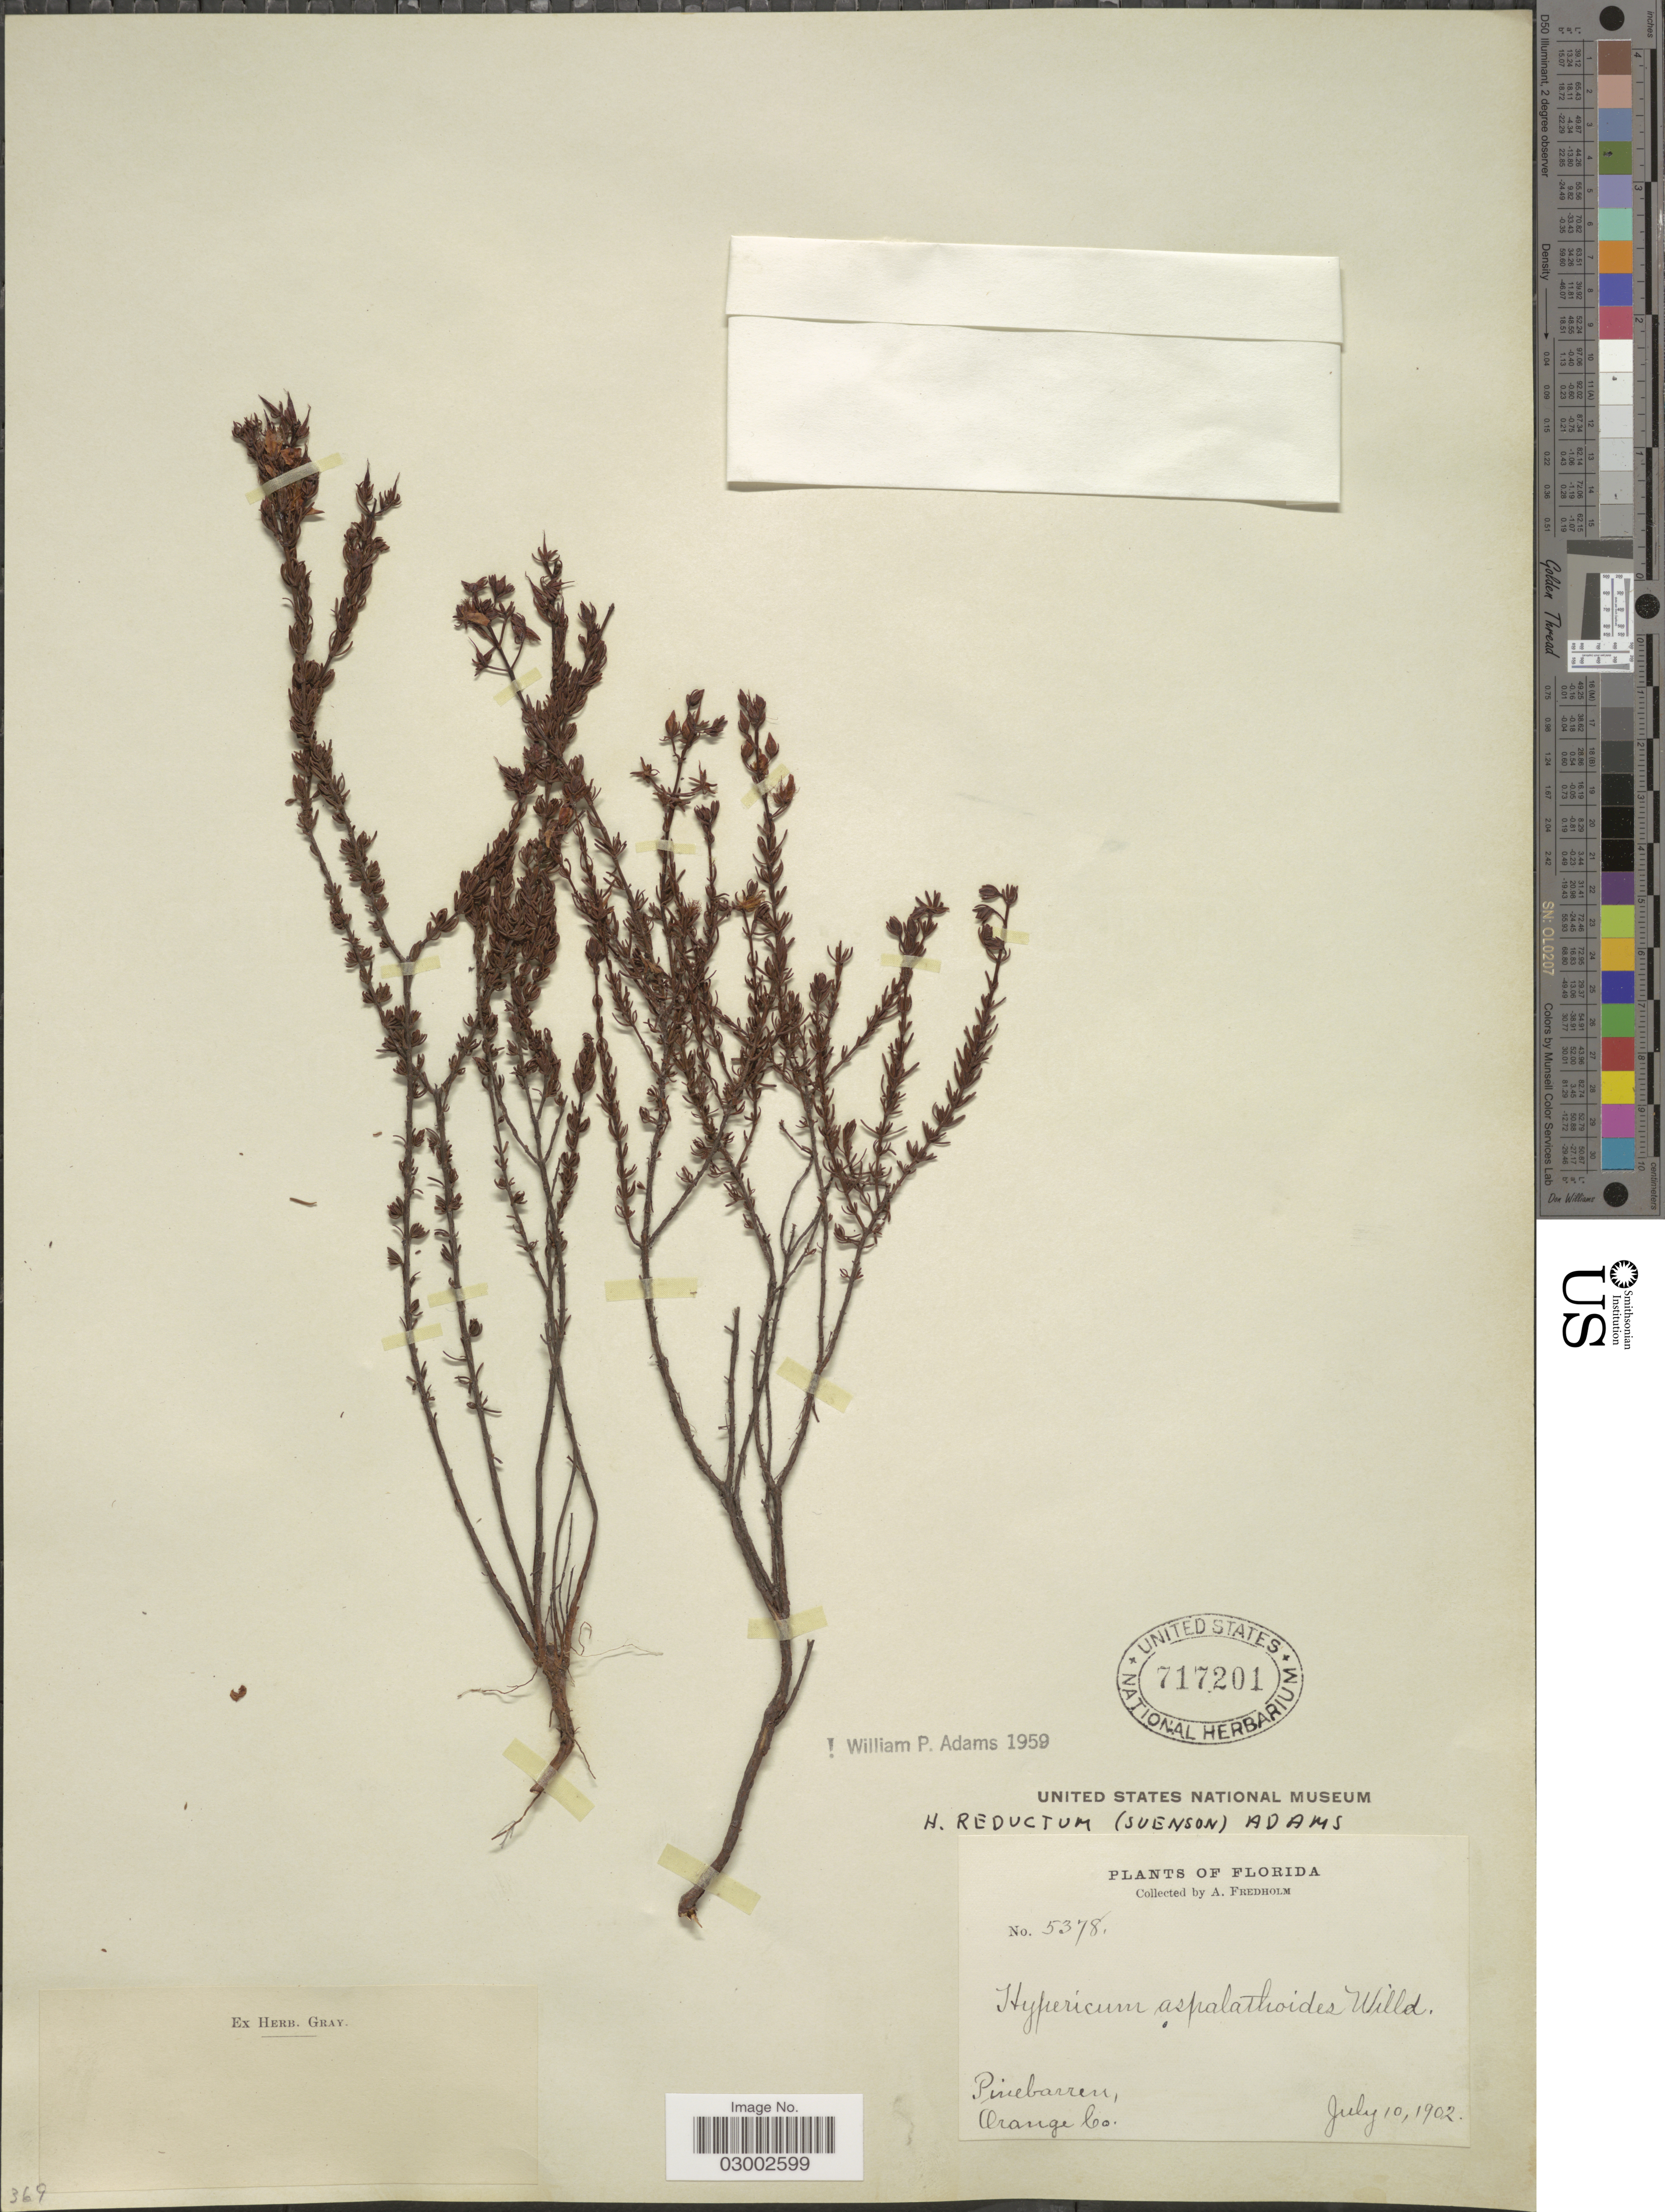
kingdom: Plantae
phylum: Tracheophyta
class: Magnoliopsida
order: Malpighiales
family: Hypericaceae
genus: Hypericum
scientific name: Hypericum tenuifolium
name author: Pursh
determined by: Strong, Mark T., (BOT), Smithsonian Institution - National Museum of Natural History (UNITED STATES)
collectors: A. Fredholm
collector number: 5378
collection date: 1902-07-10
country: United States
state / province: Florida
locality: Orange Co.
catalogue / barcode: US 717201